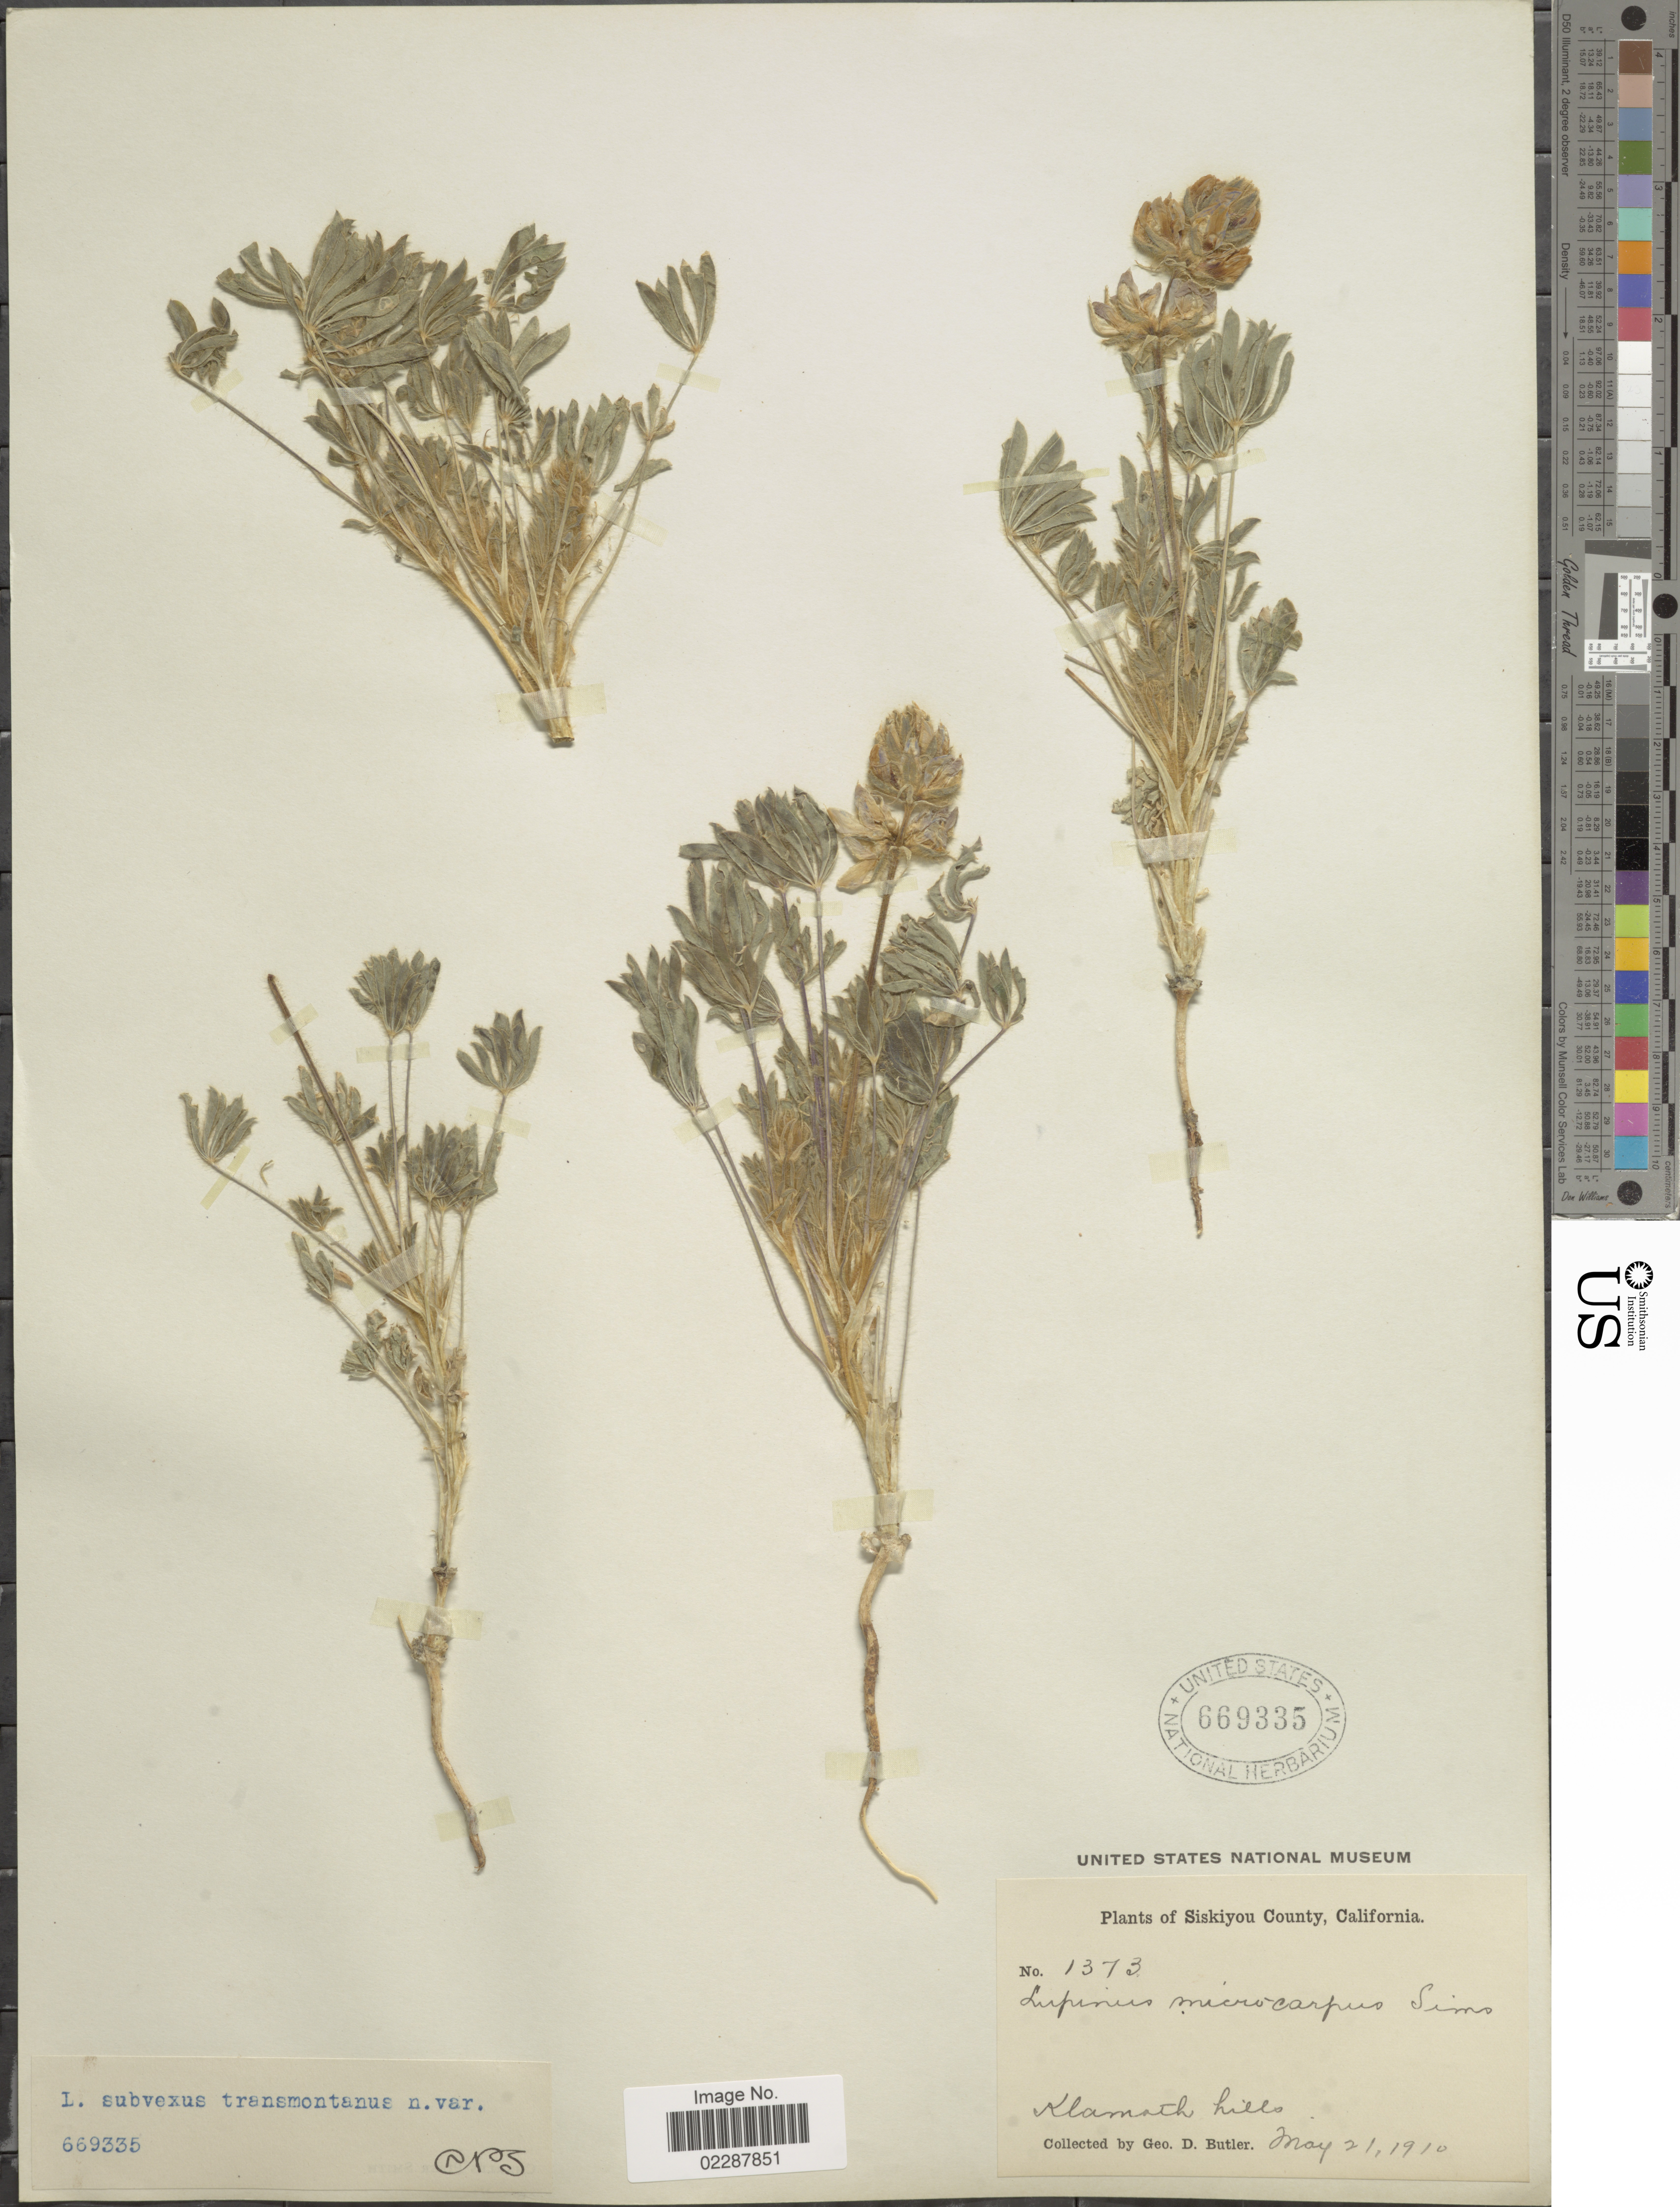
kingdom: Plantae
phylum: Tracheophyta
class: Magnoliopsida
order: Fabales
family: Fabaceae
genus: Lupinus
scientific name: Lupinus subvexus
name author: C.P. Sm.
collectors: G. D. Butler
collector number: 1373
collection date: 1910-05-21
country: United States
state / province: California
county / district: Siskiyou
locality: Siskiyou County, Klamath Hills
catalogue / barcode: US 669335